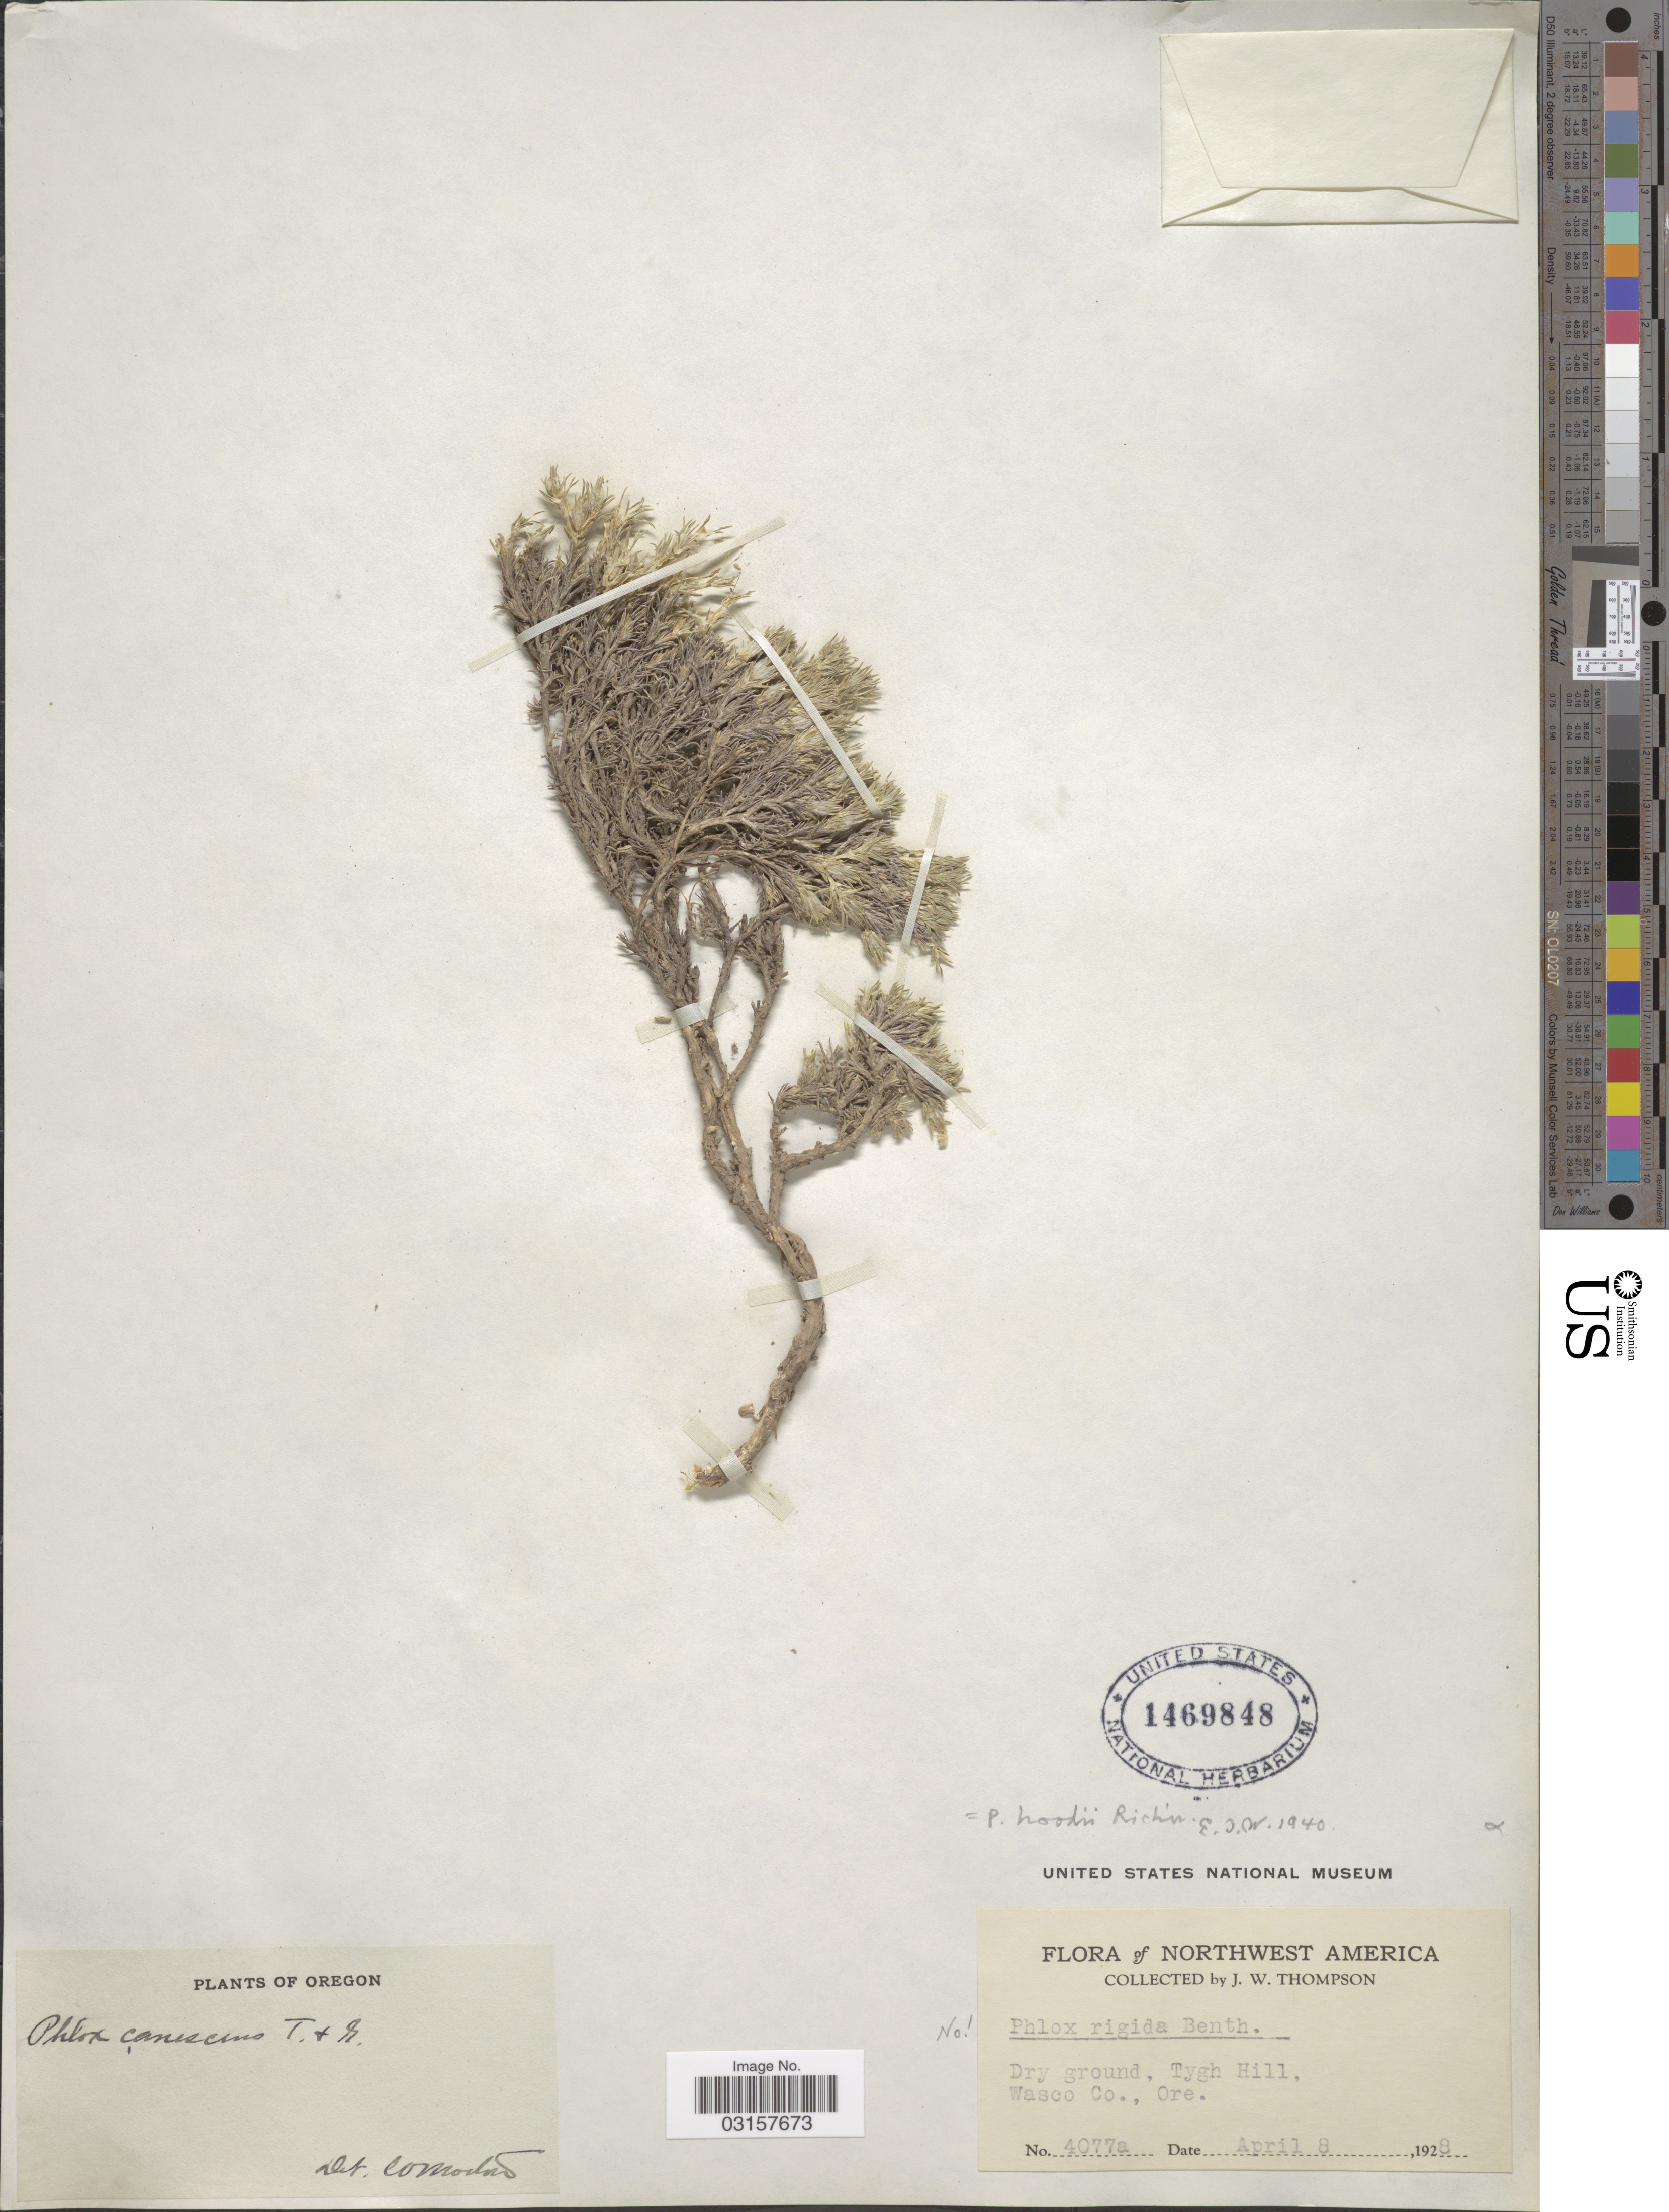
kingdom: Plantae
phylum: Tracheophyta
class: Magnoliopsida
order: Ericales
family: Polemoniaceae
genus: Phlox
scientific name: Phlox hoodii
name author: Richardson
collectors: J. Thompson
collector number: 4077a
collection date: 1928-04-08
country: United States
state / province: Oregon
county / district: Wasco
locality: Tygh Hill, Wasco Co.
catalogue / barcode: US 1469848